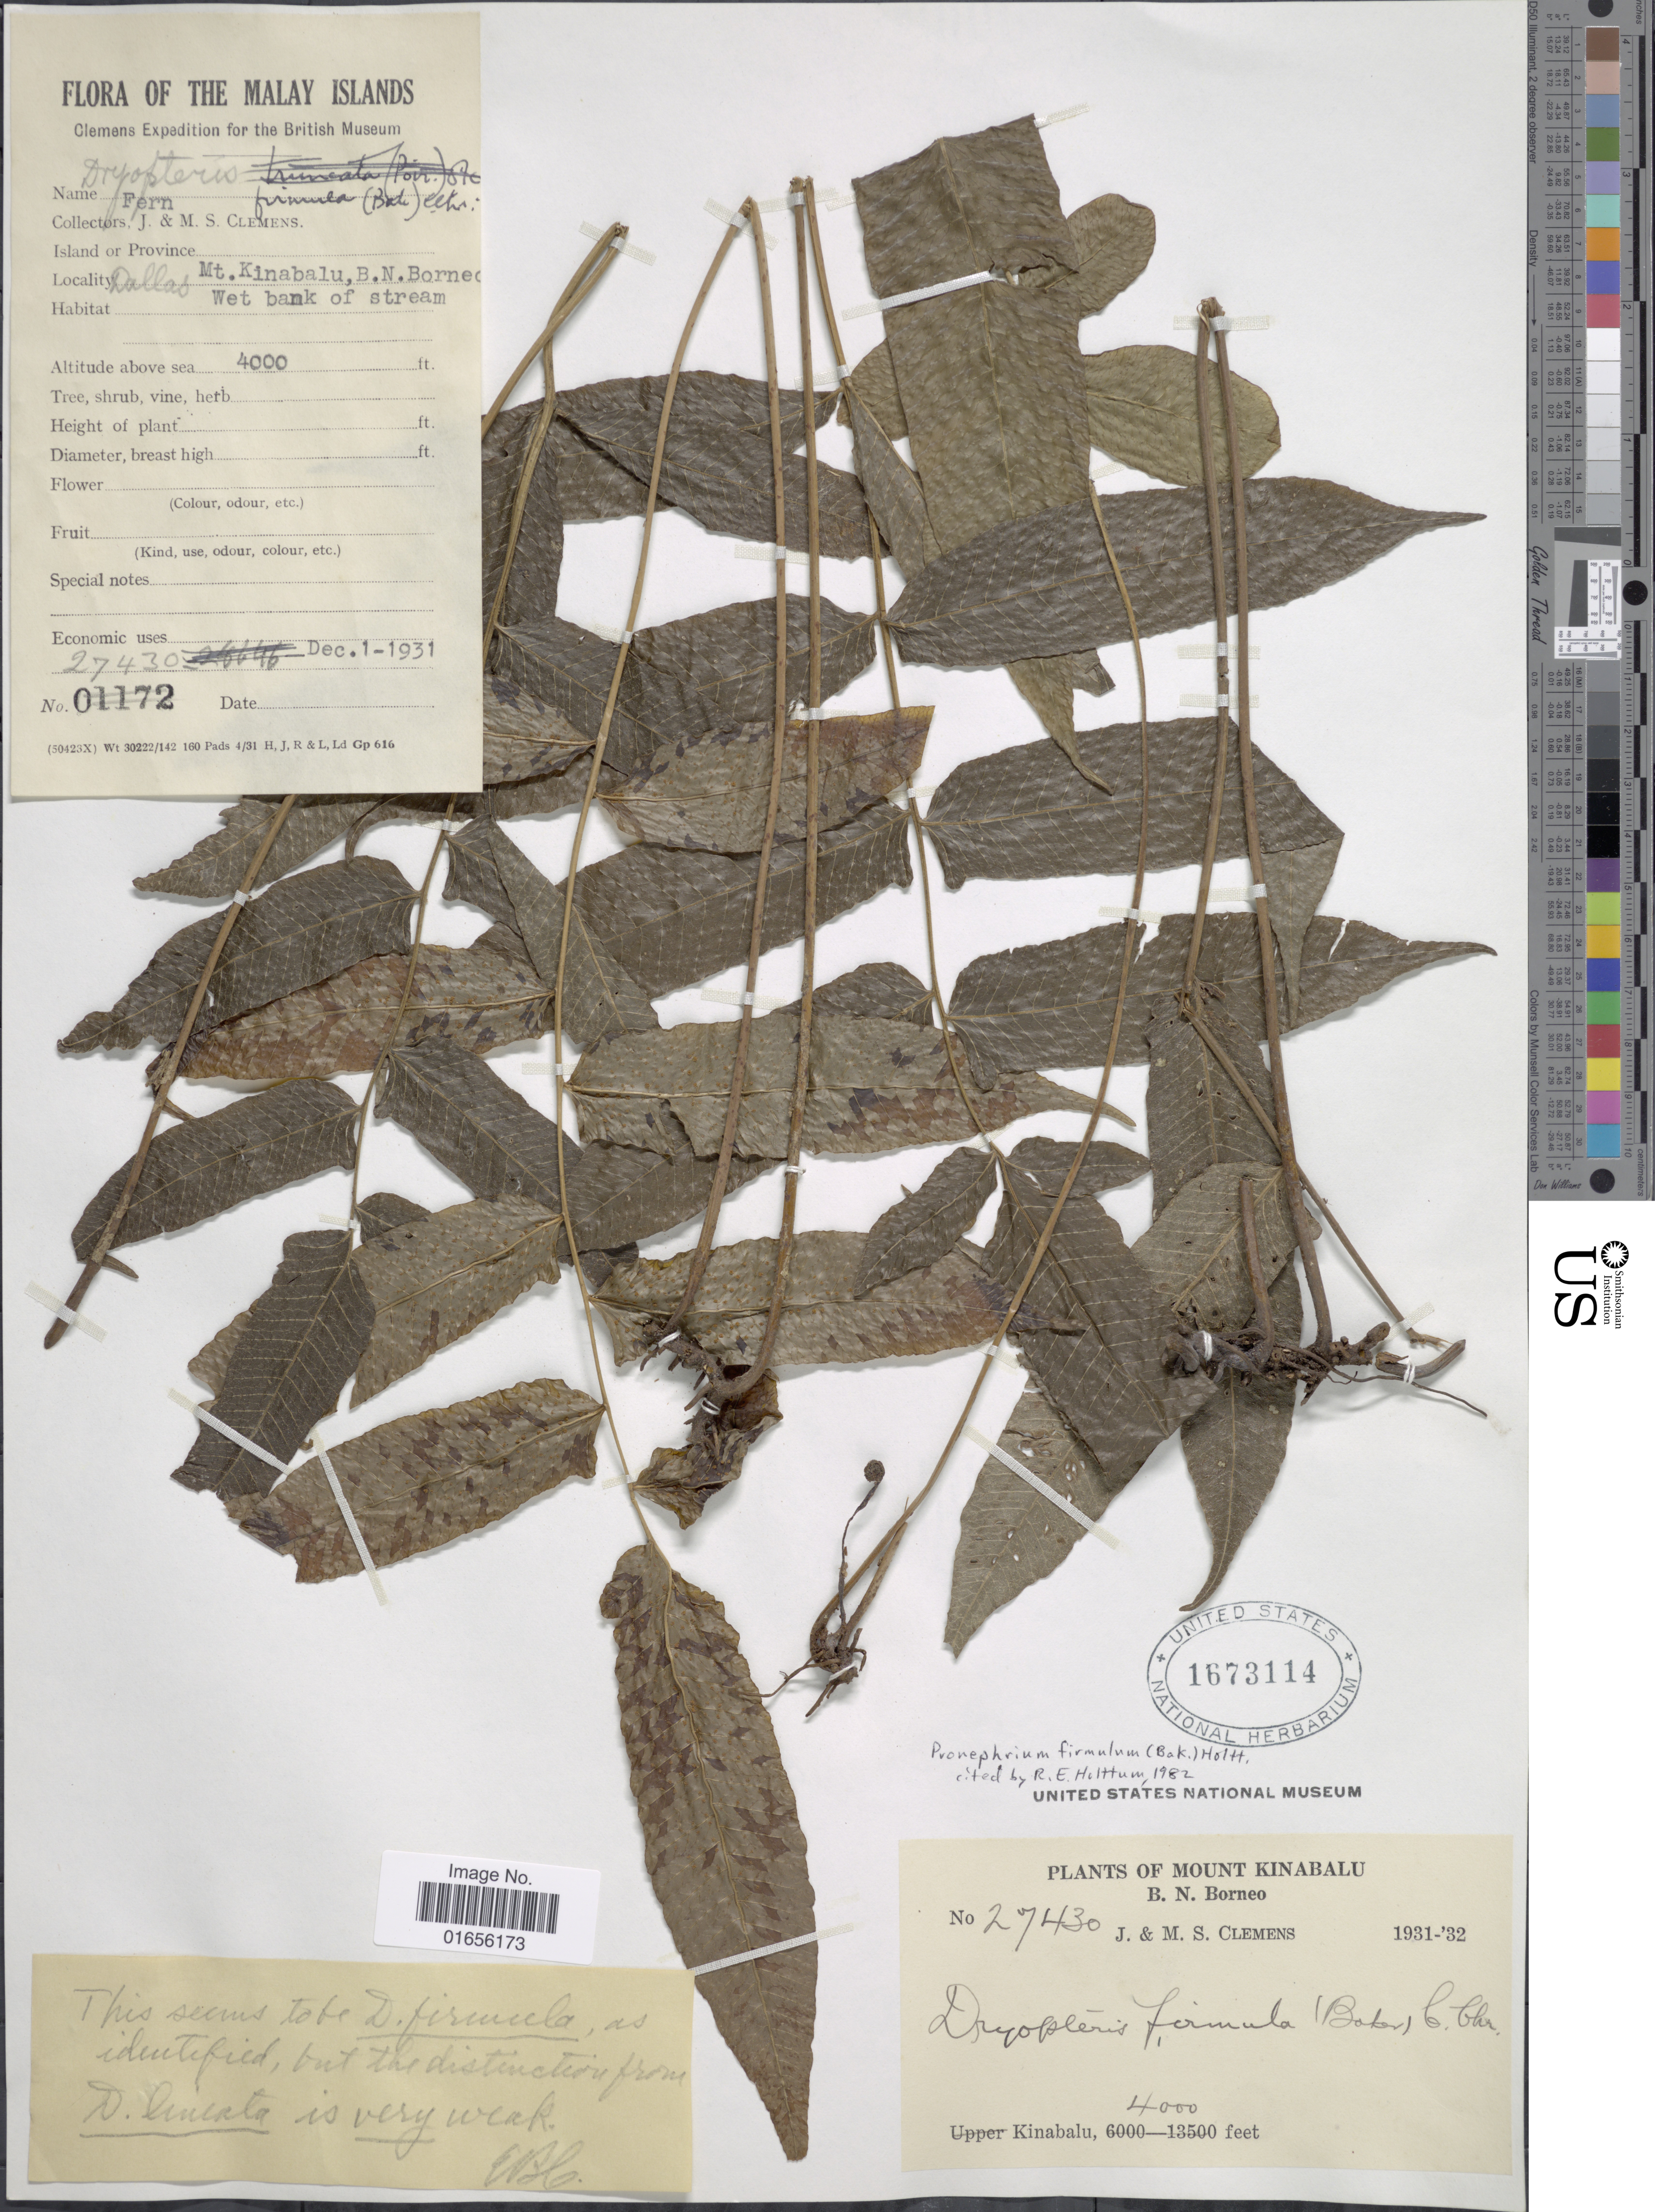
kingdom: Plantae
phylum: Tracheophyta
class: Polypodiopsida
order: Polypodiales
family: Thelypteridaceae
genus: Pronephrium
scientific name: Pronephrium firmulum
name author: (Baker) Holttum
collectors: J. Clemens & M. S. Clemens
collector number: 27430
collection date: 1931-12-01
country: Malaysia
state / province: Sabah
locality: The Malay Islands, Dallas, Mt. Kinabalu, B.N. Borneo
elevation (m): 1219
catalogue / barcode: US 1673114